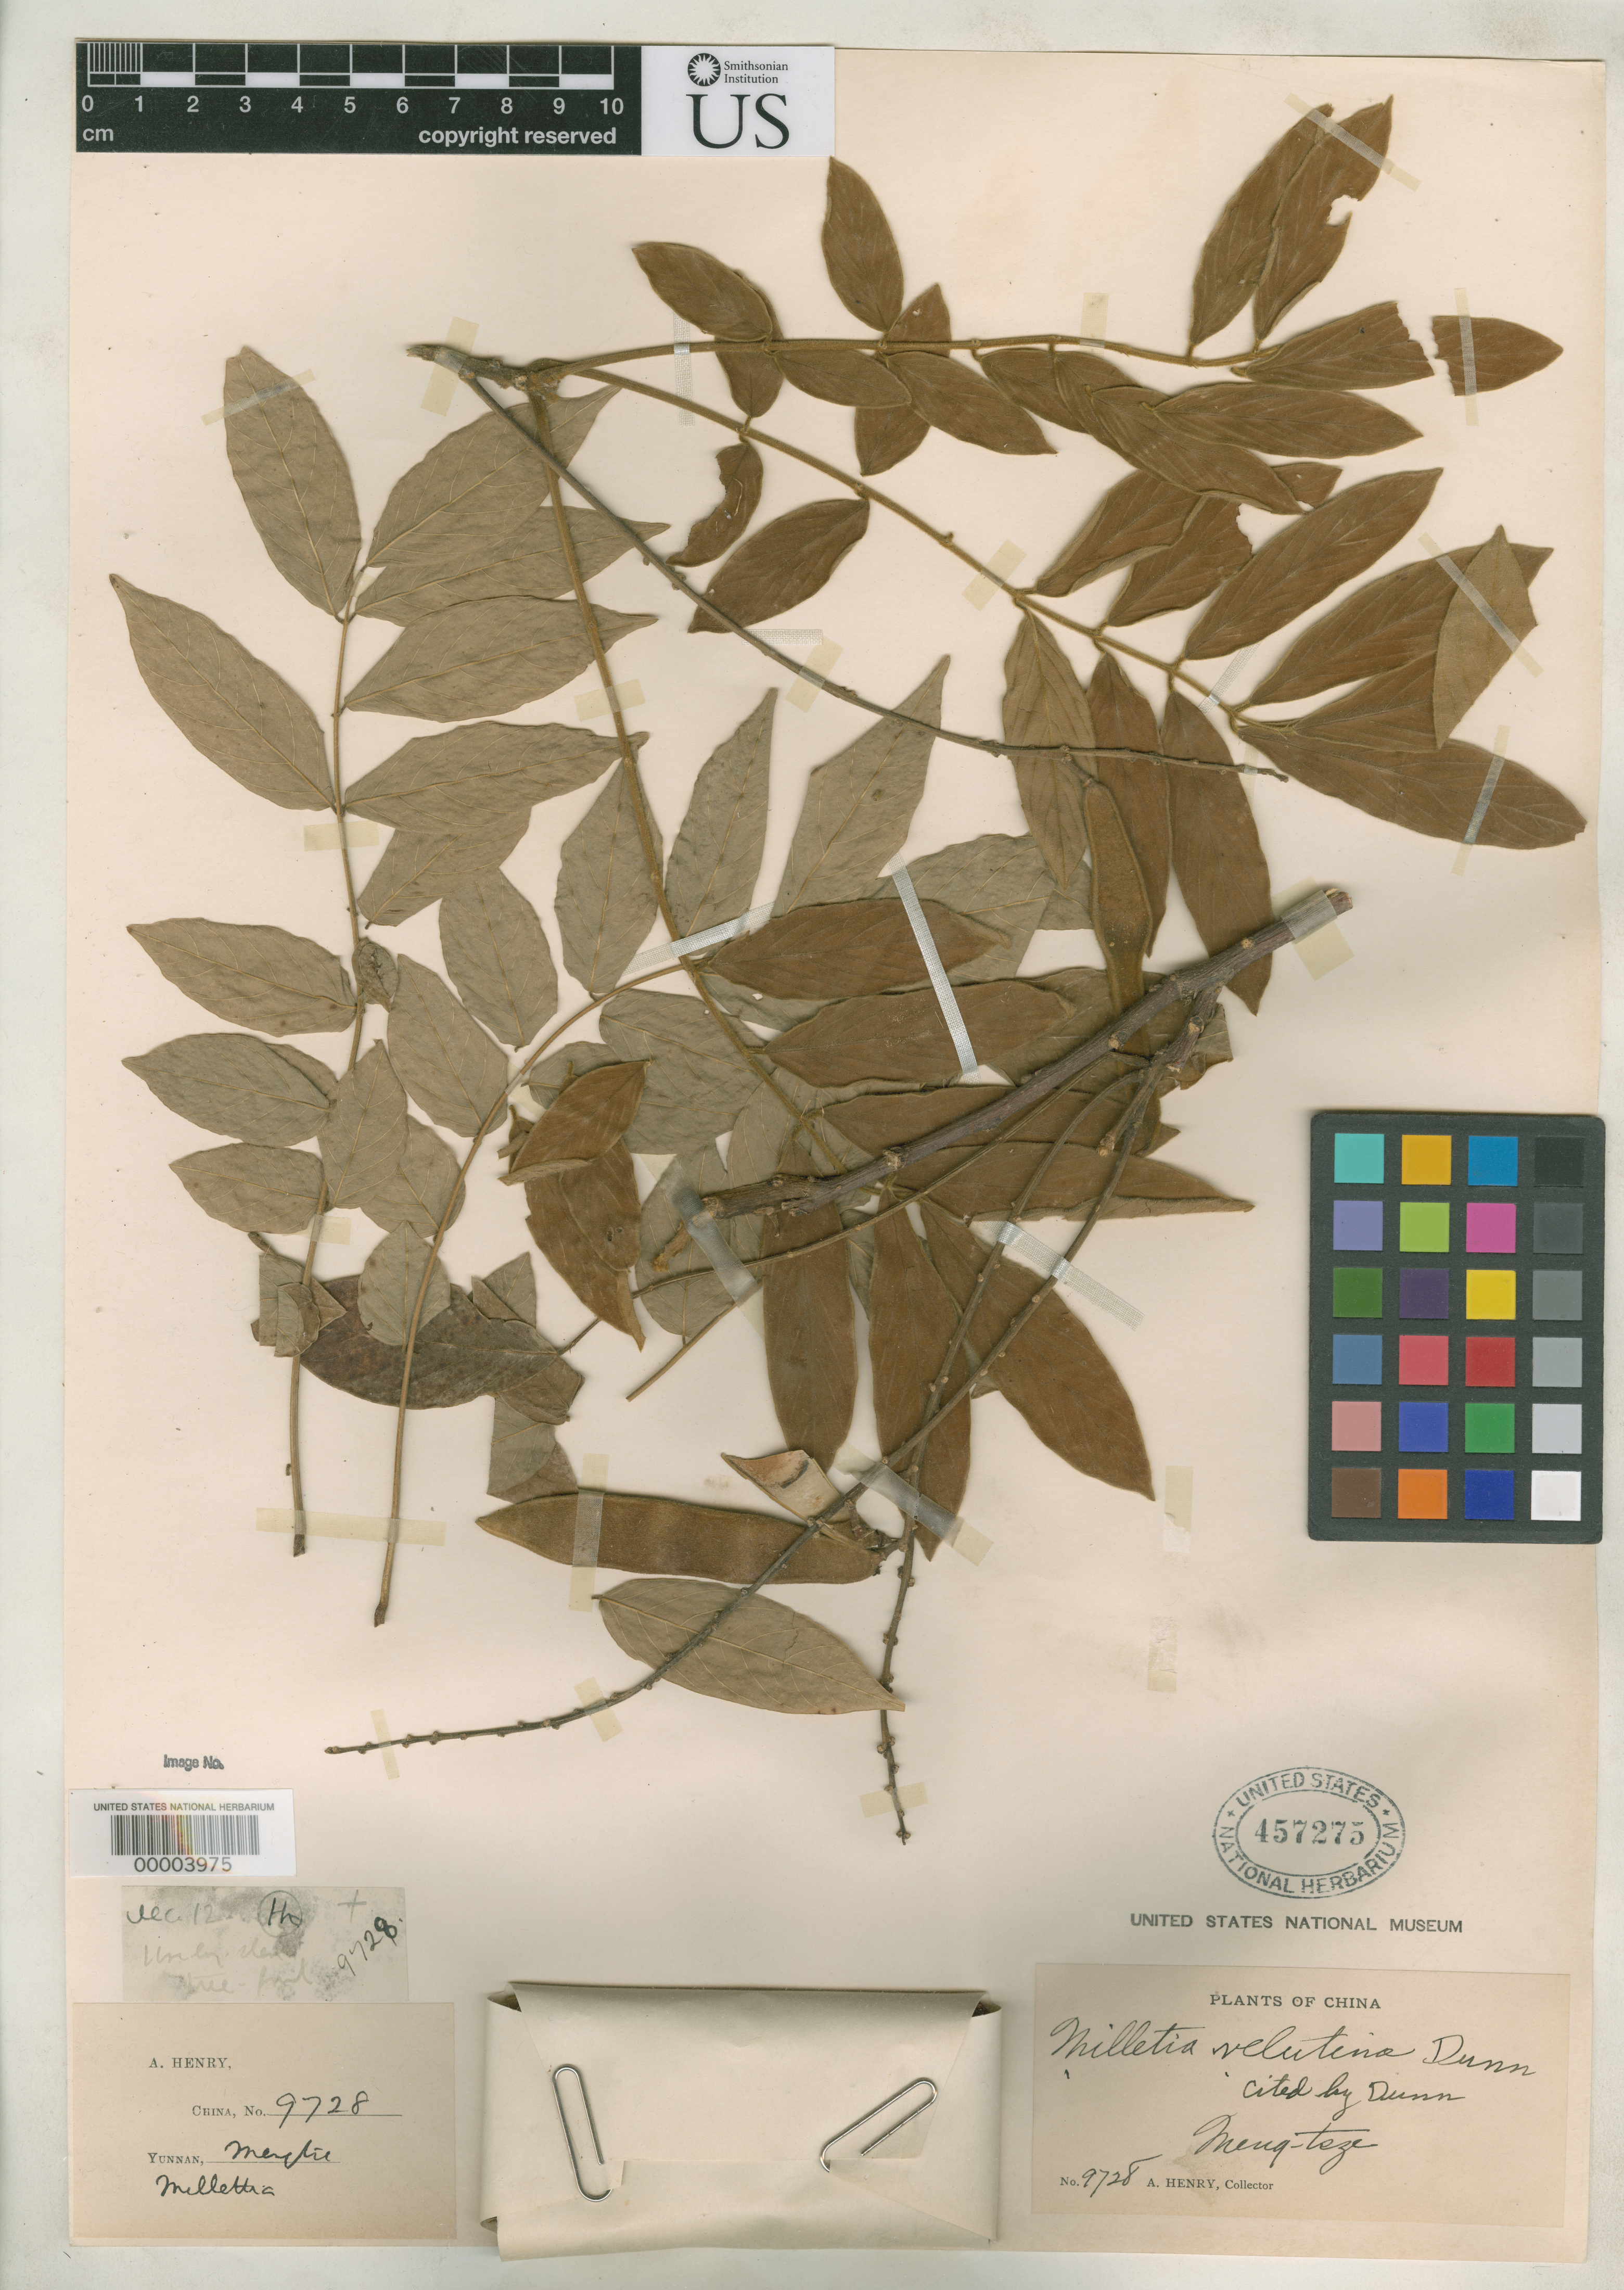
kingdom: Plantae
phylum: Tracheophyta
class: Magnoliopsida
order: Fabales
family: Fabaceae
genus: Millettia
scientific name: Millettia velutina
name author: Dunn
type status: Isosyntype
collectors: A. Henry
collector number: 9728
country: China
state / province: Yunnan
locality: Yunnan, Mengtze.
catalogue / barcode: US 457275